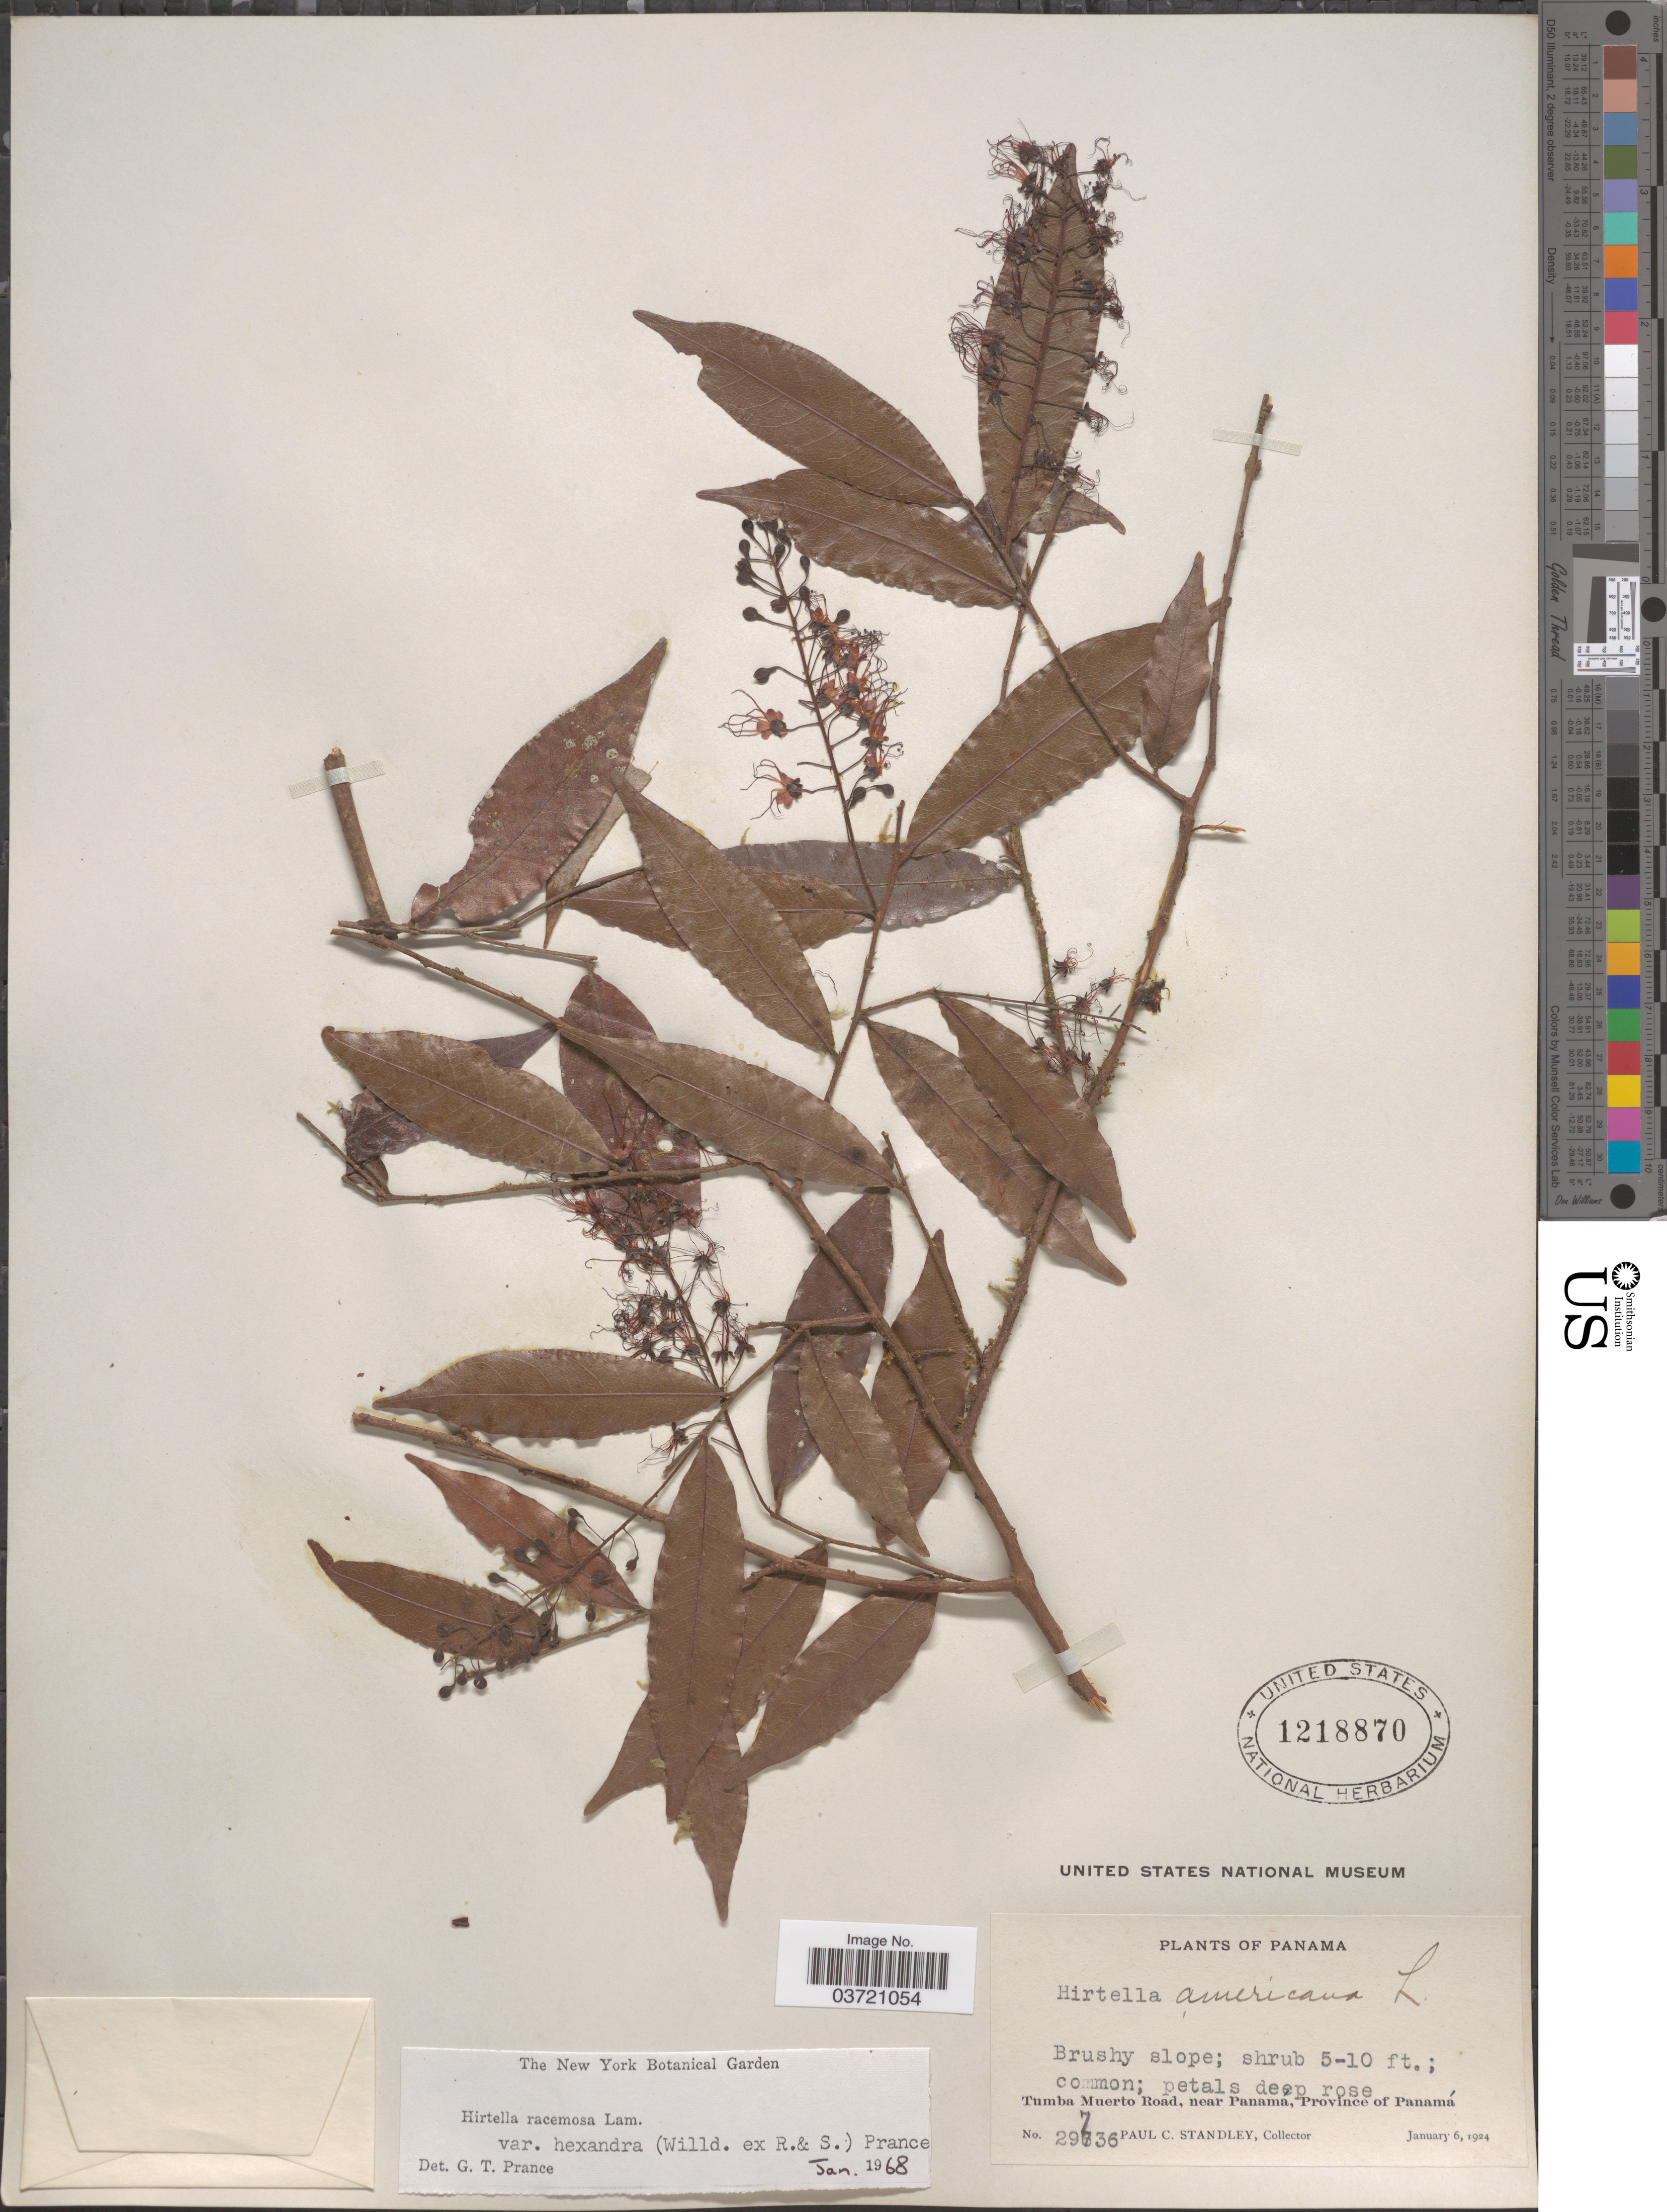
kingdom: Plantae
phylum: Tracheophyta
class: Magnoliopsida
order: Malpighiales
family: Chrysobalanaceae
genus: Hirtella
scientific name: Hirtella racemosa var. hexandra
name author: (Willd. ex Roem. & Schult.) Prance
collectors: P. C. Standley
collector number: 29736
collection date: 1924-01-06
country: Panama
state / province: Panamá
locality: Tumba Muerto Road, near Panama.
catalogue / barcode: US 1218870